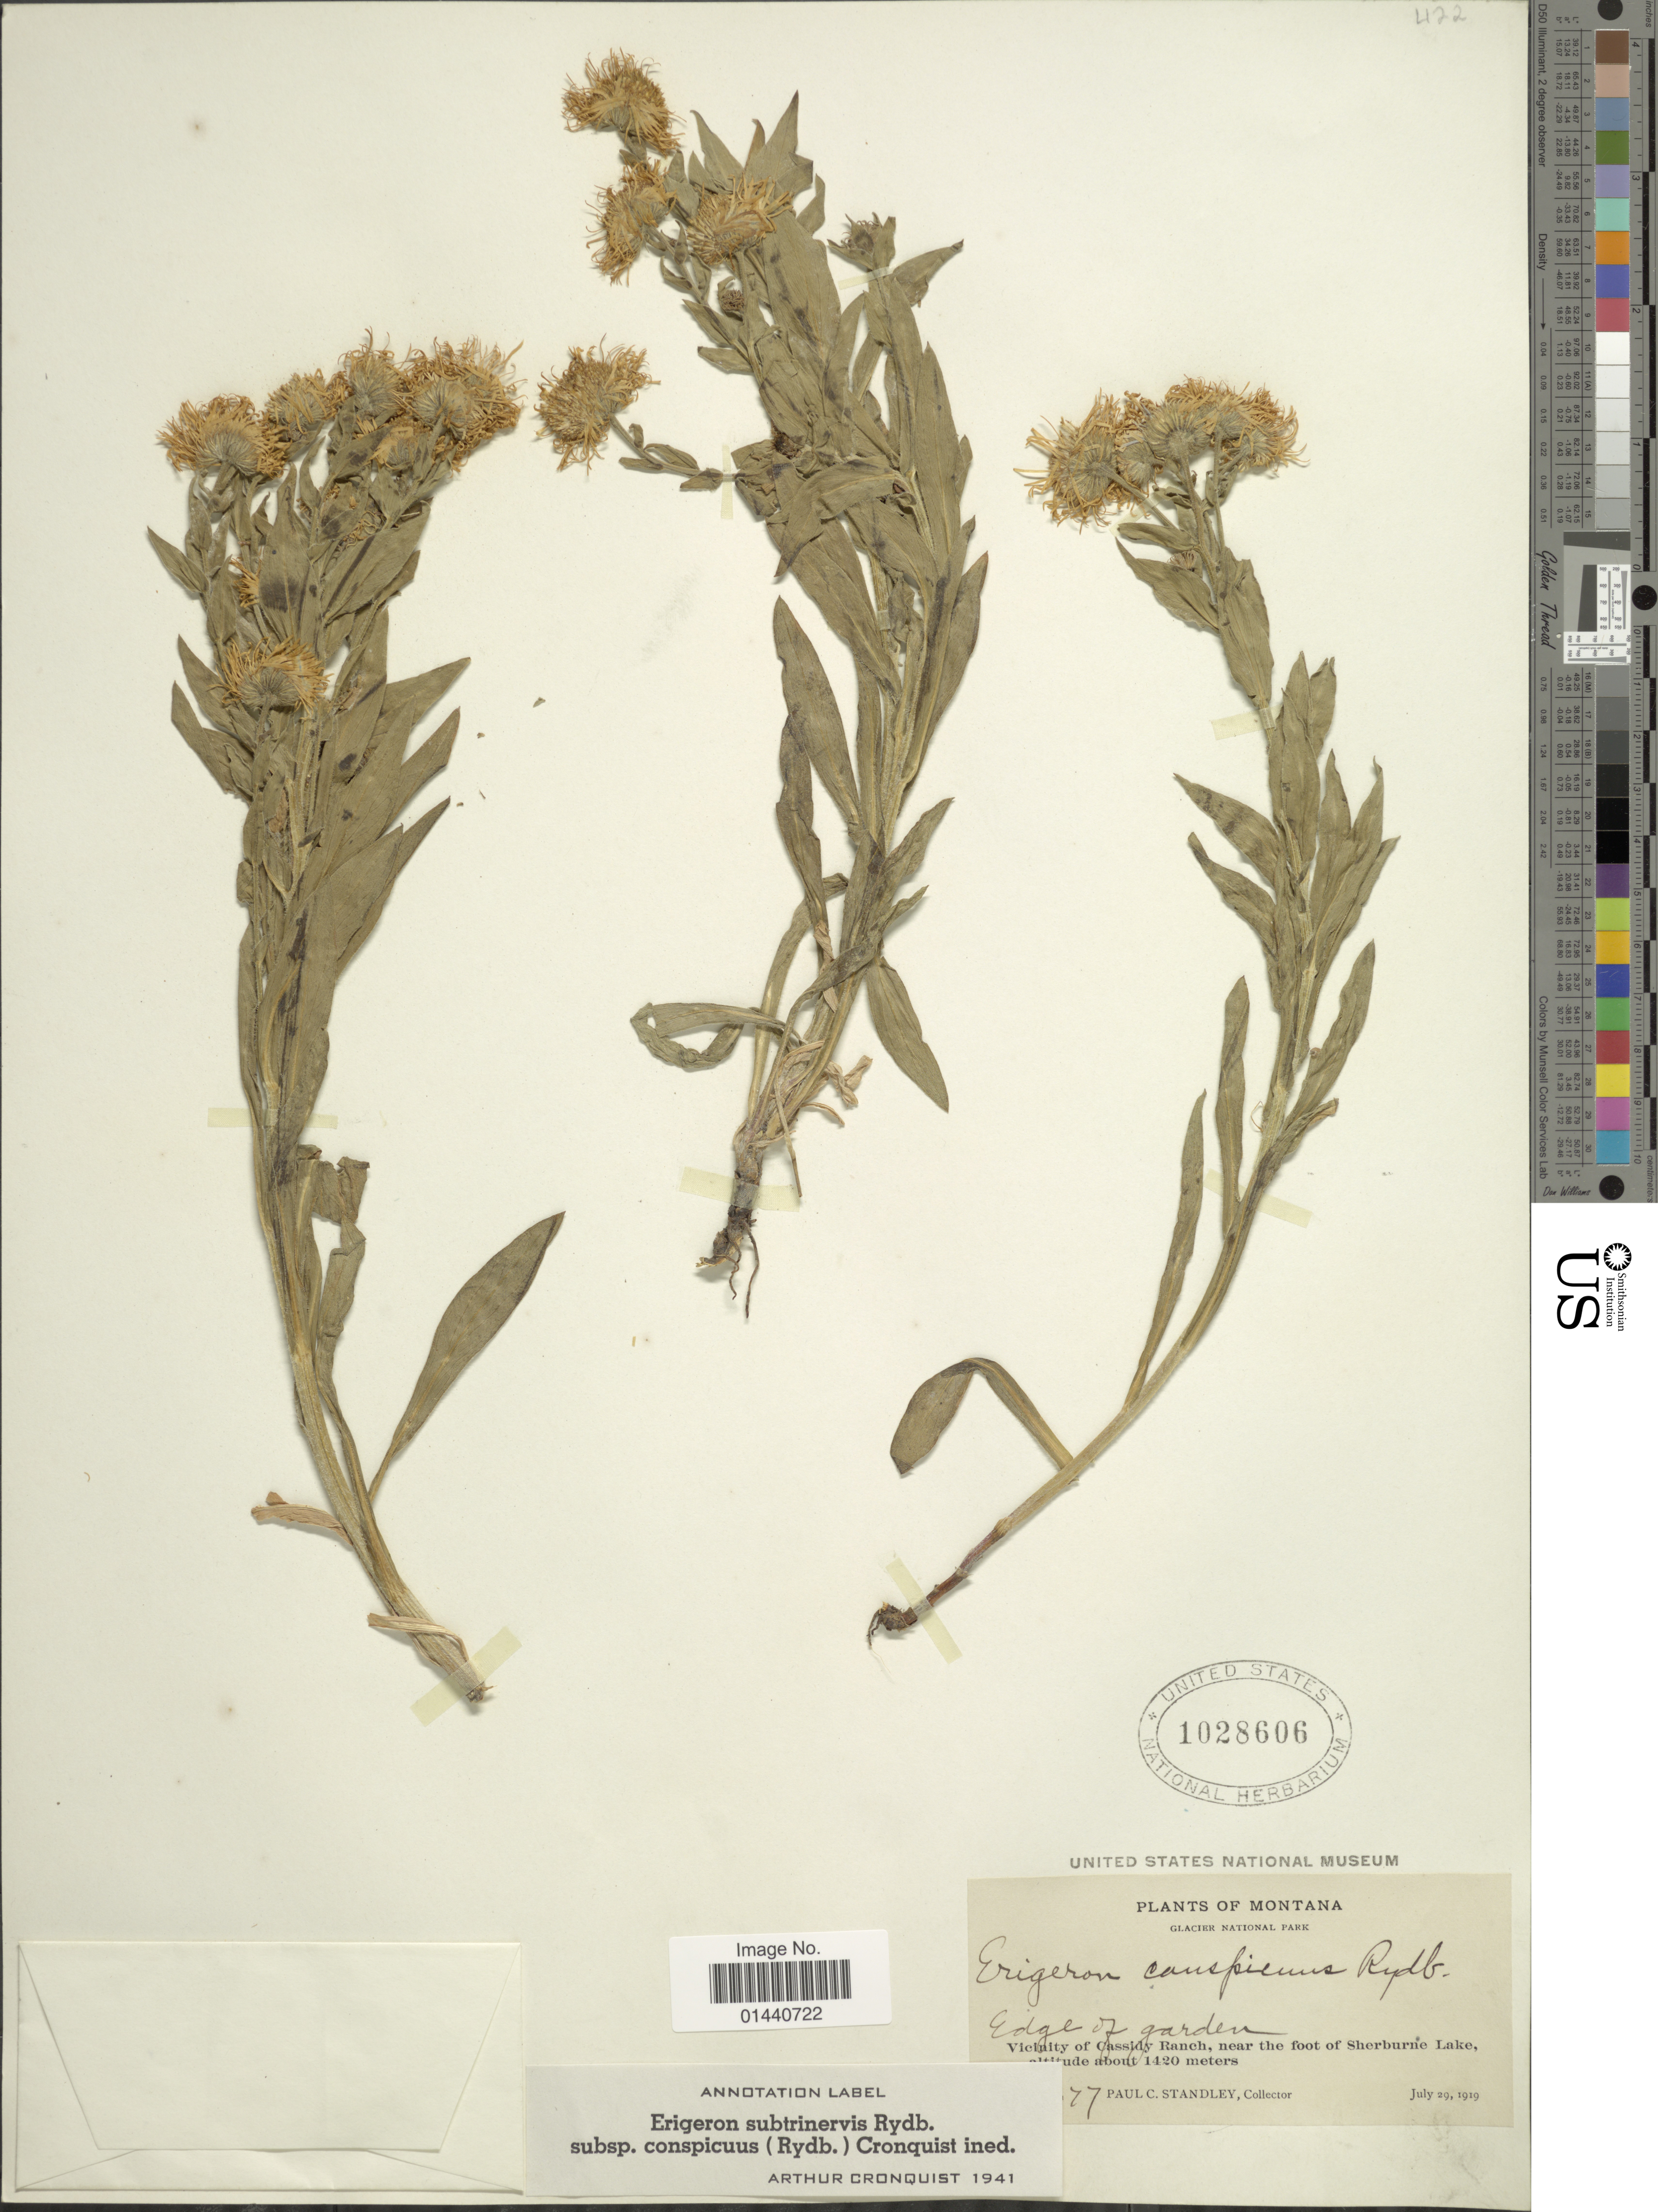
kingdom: Plantae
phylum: Tracheophyta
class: Magnoliopsida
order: Asterales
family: Asteraceae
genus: Erigeron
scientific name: Erigeron subtrinervis var. conspicuus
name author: (Rydb.) Cronq.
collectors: P. C. Standley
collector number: !77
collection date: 1919-07-29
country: United States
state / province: Montana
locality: Glacier National Park. Vicinity of Cassidy Ranch, near the foot of Sherburne Lake.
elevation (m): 1420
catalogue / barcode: US 1028606